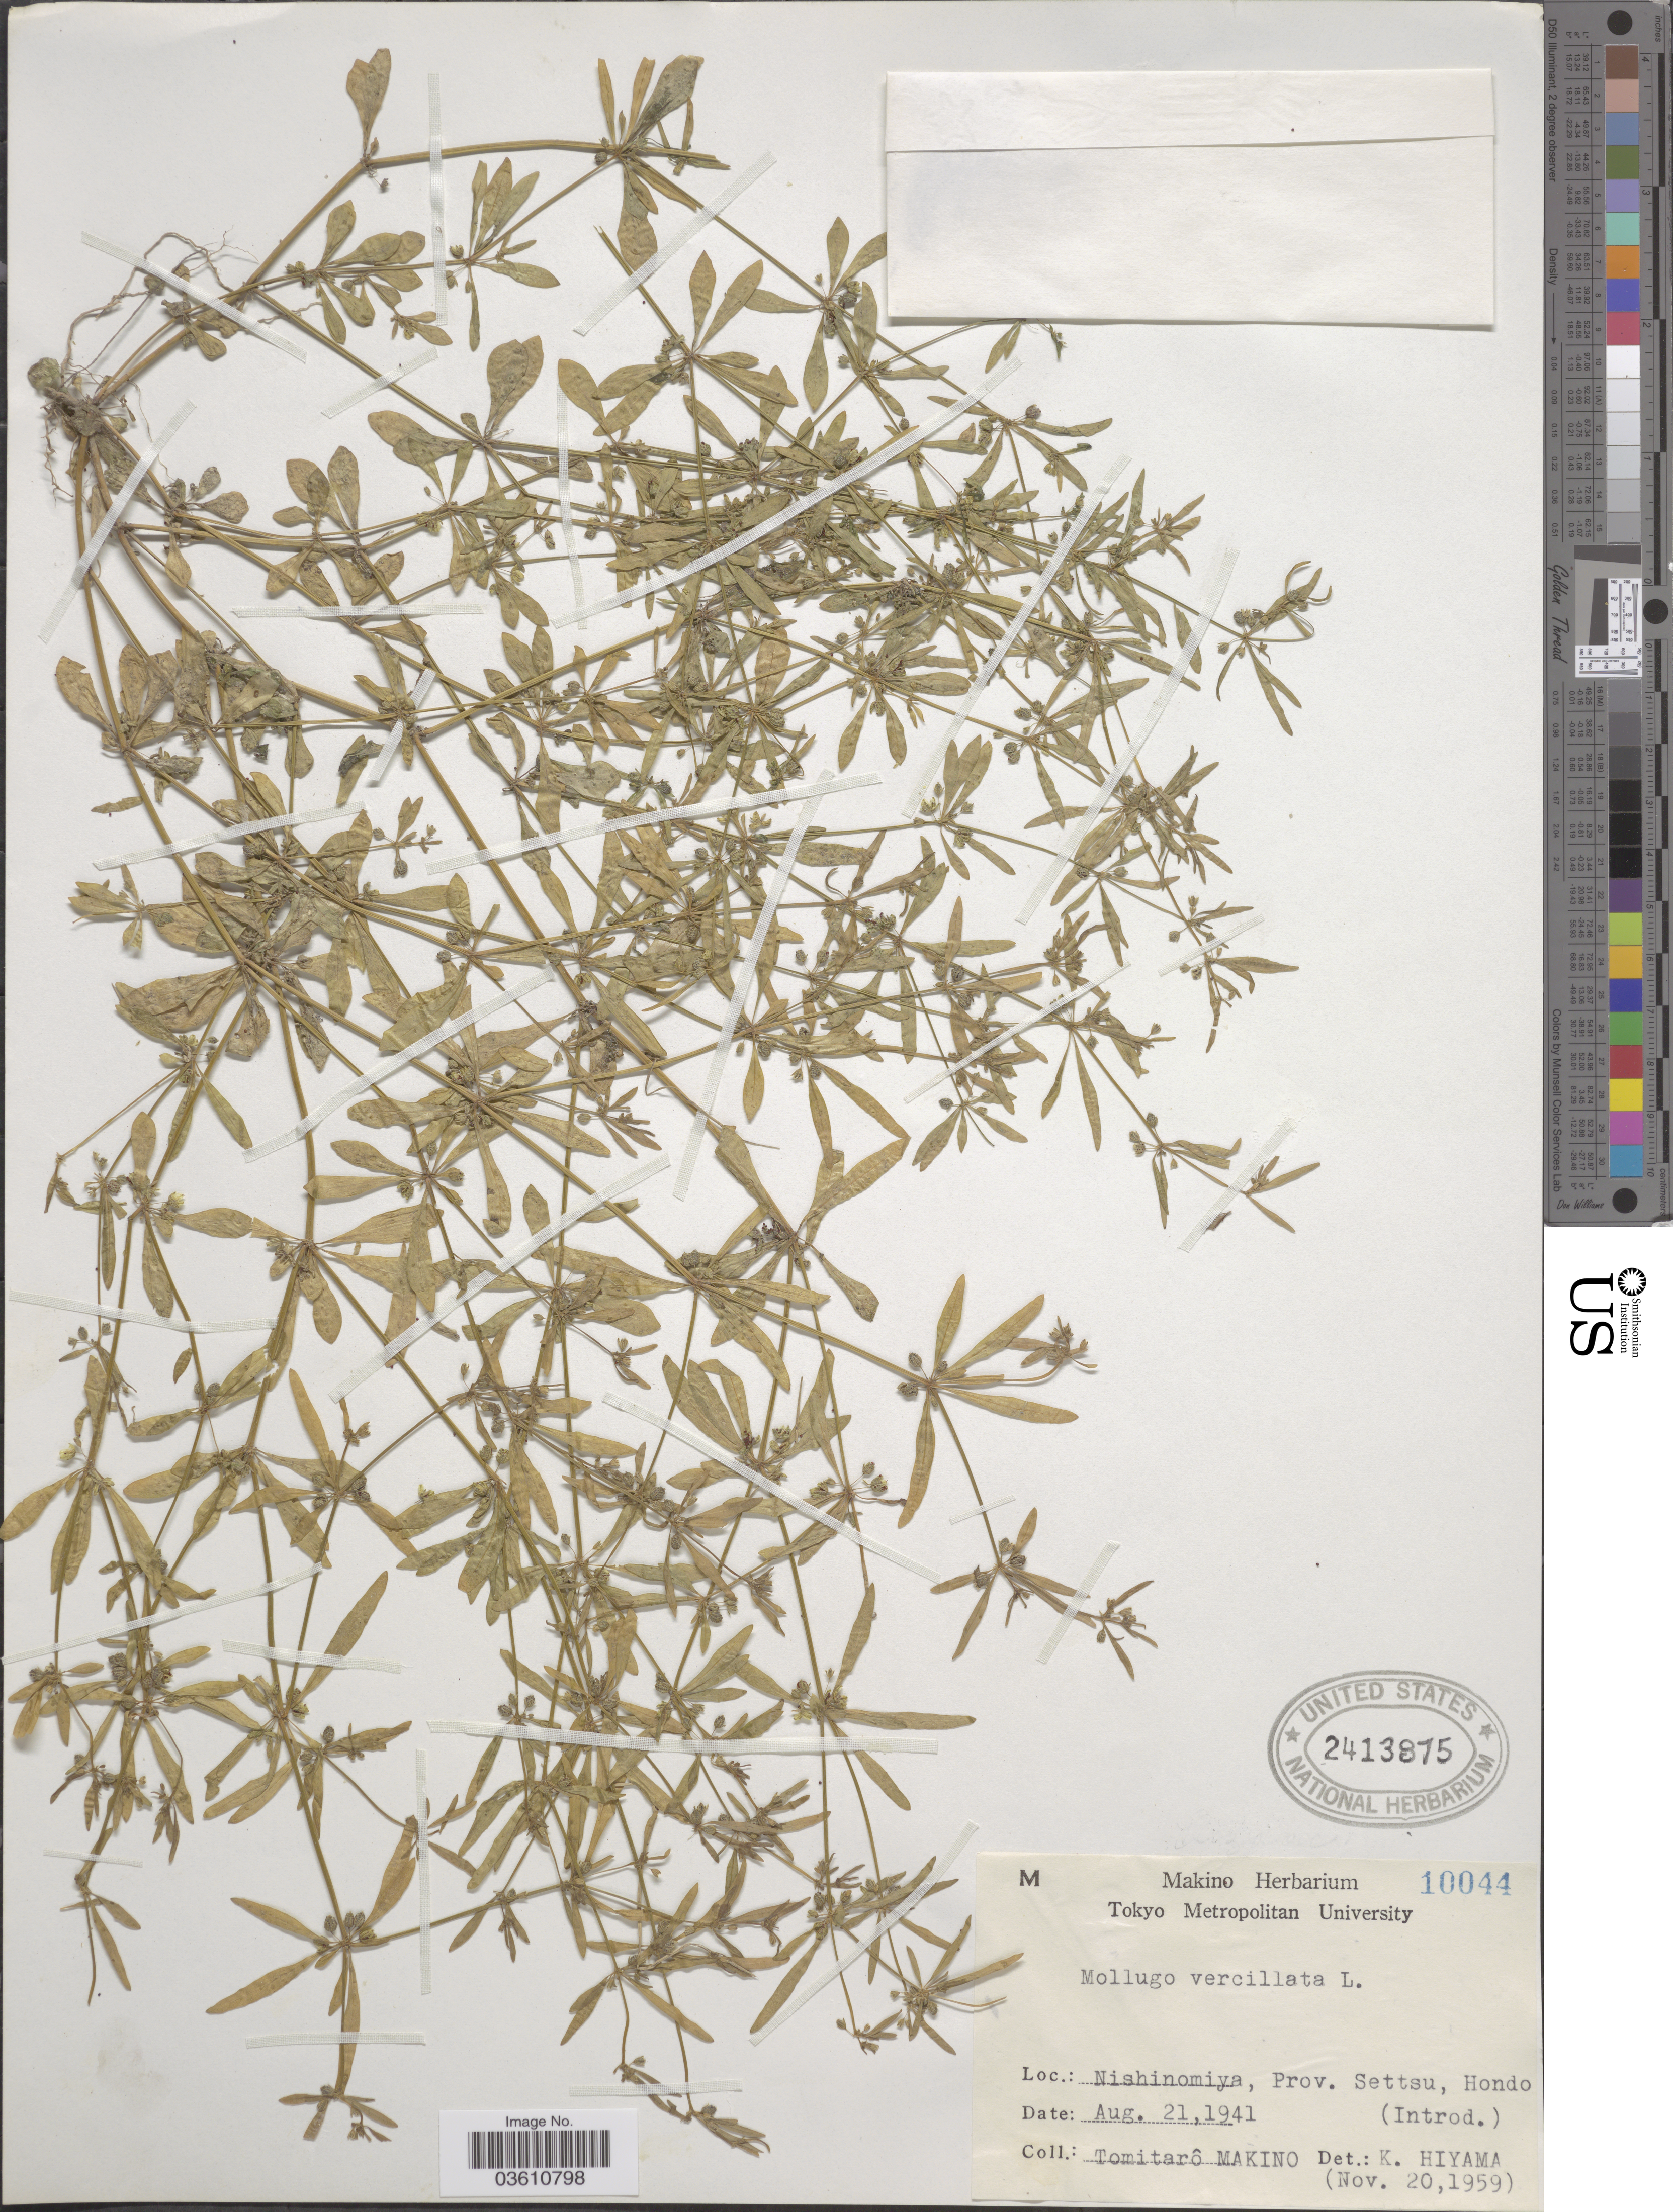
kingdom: Plantae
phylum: Tracheophyta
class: Magnoliopsida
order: Caryophyllales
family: Molluginaceae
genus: Mollugo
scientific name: Mollugo verticillata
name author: L.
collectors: T. Makino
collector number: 10044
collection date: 1941-08-21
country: Japan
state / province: Tokyo, Federal City of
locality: Nishinomiya, Prov. Settsu, Hondo.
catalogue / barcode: US 2413875